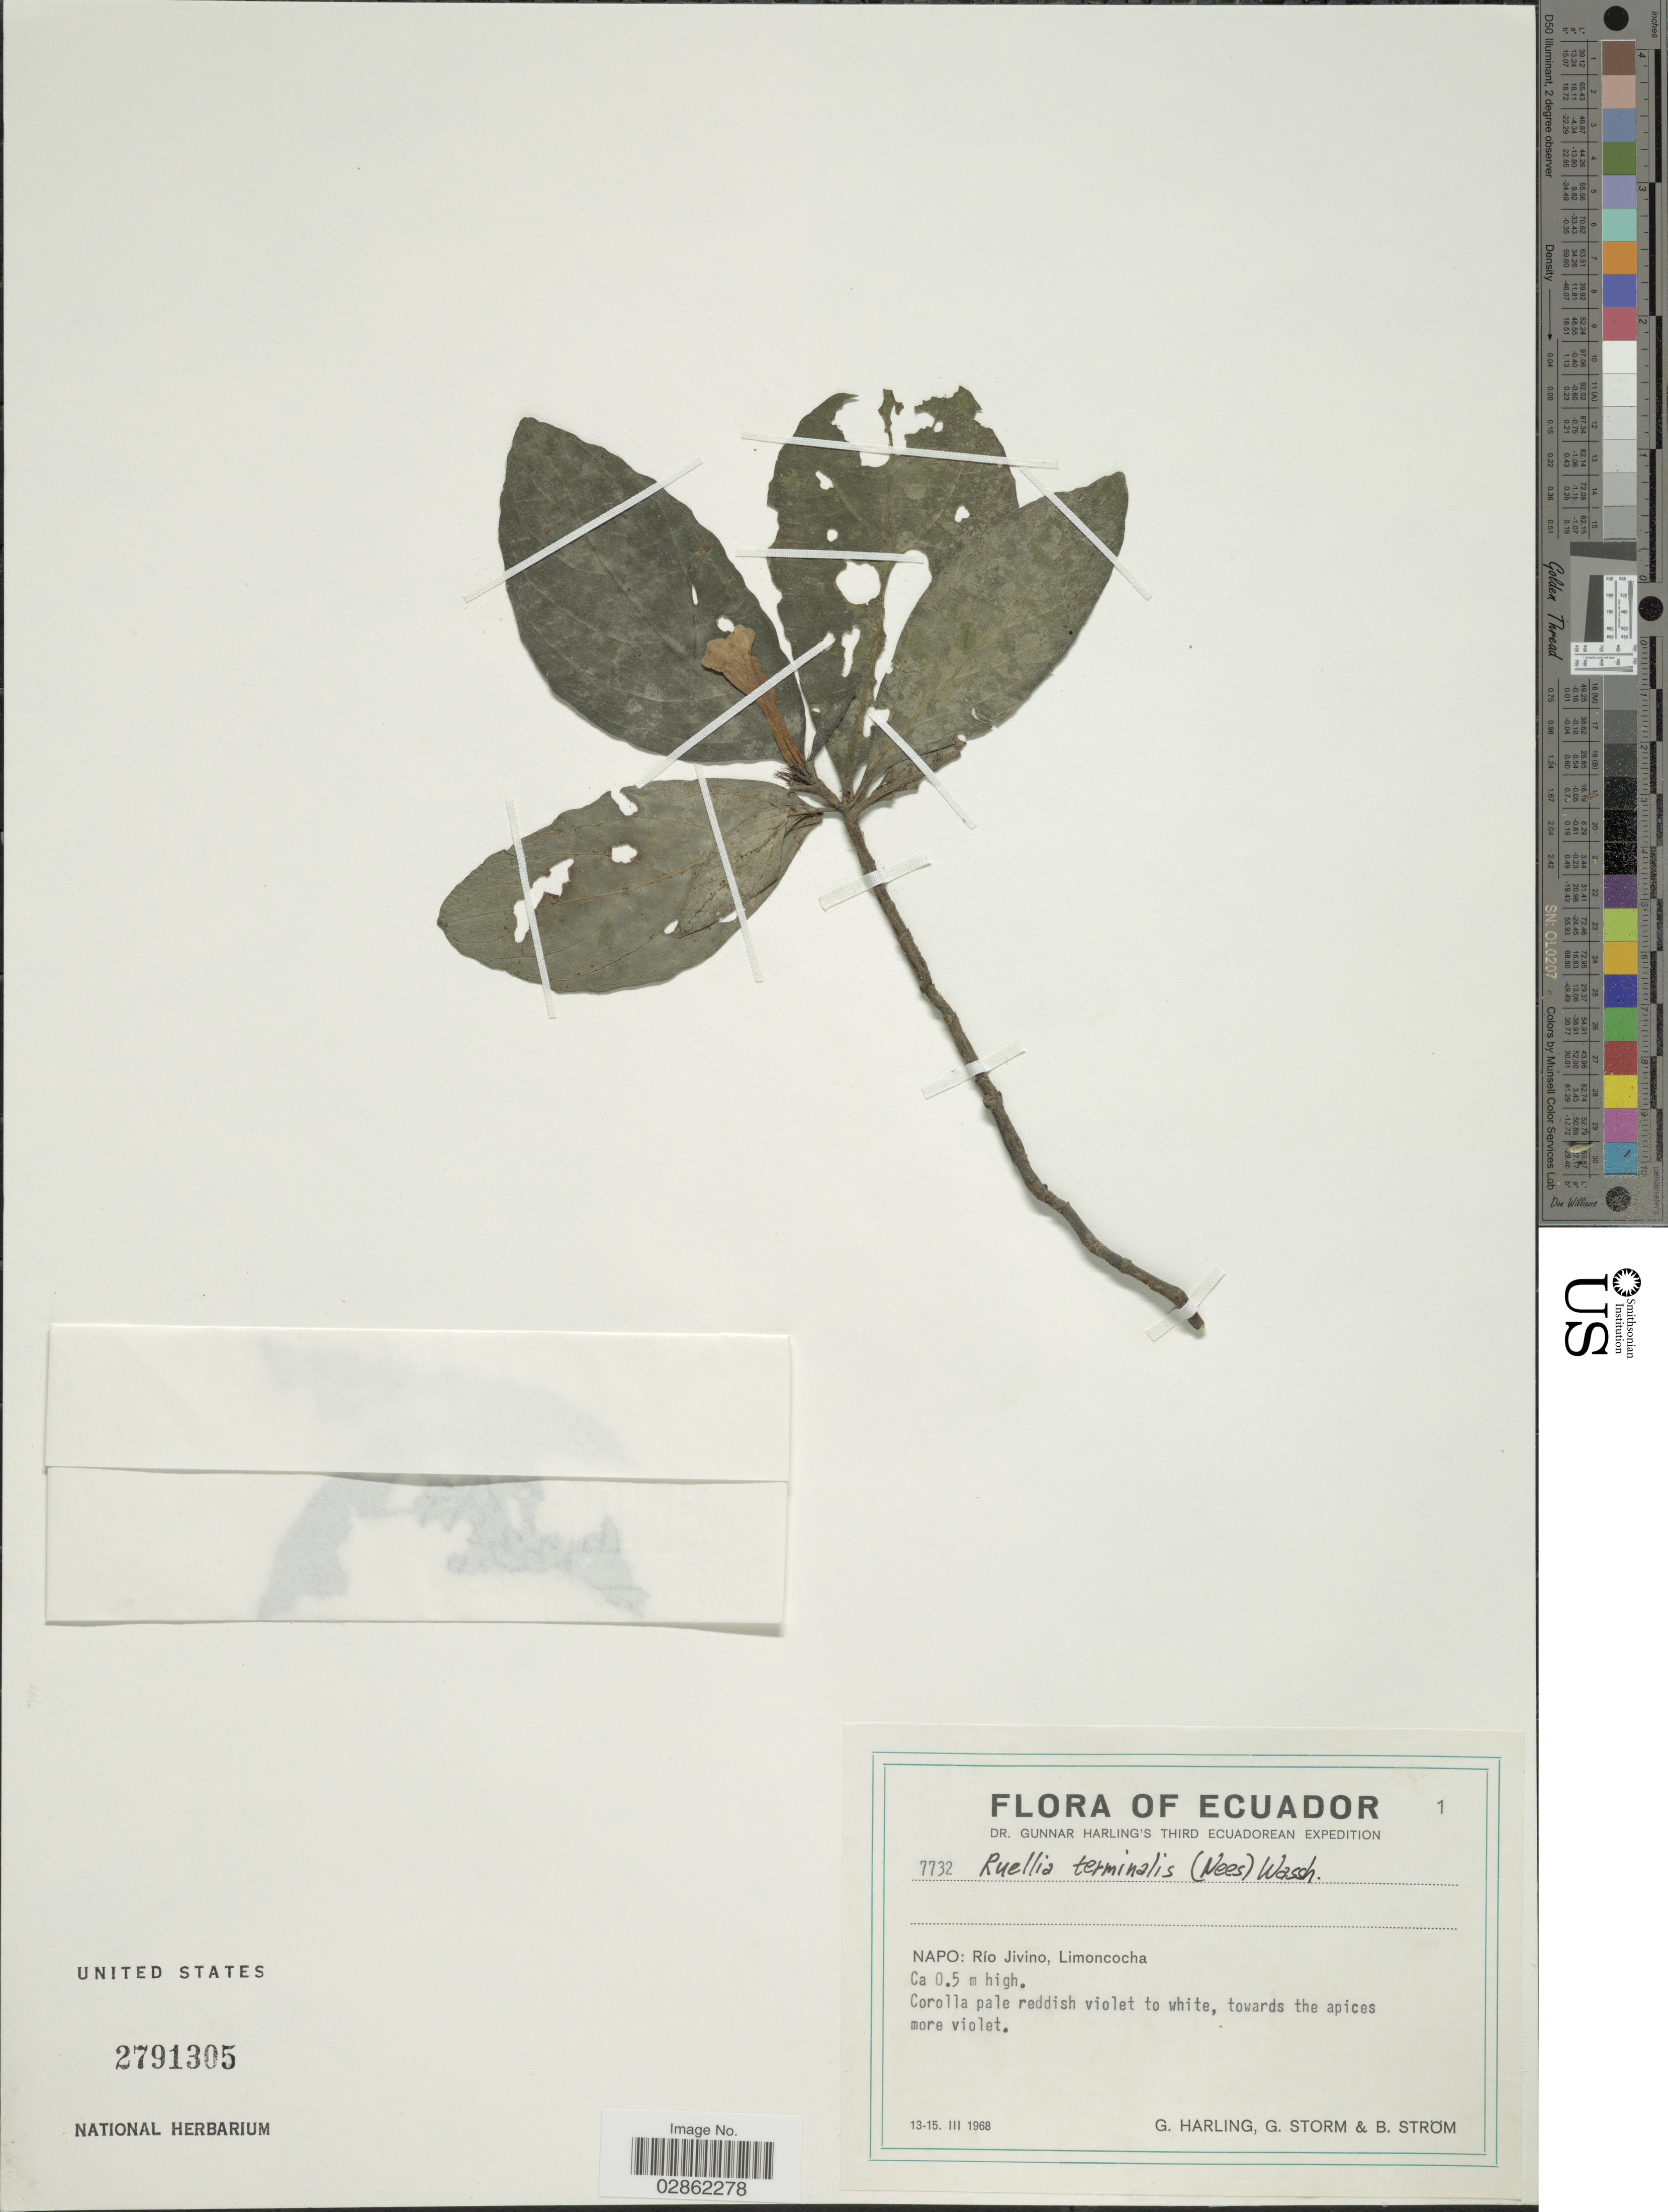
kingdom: Plantae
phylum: Tracheophyta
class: Magnoliopsida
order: Lamiales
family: Acanthaceae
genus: Ruellia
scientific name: Ruellia terminalis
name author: (Nees) Wassh.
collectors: G. Harling, G. Storm & B. Ström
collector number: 7732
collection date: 1968-03-13/1968-03-15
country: Ecuador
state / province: Napo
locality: Río Jivino, Limoncocha.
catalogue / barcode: US 2791305